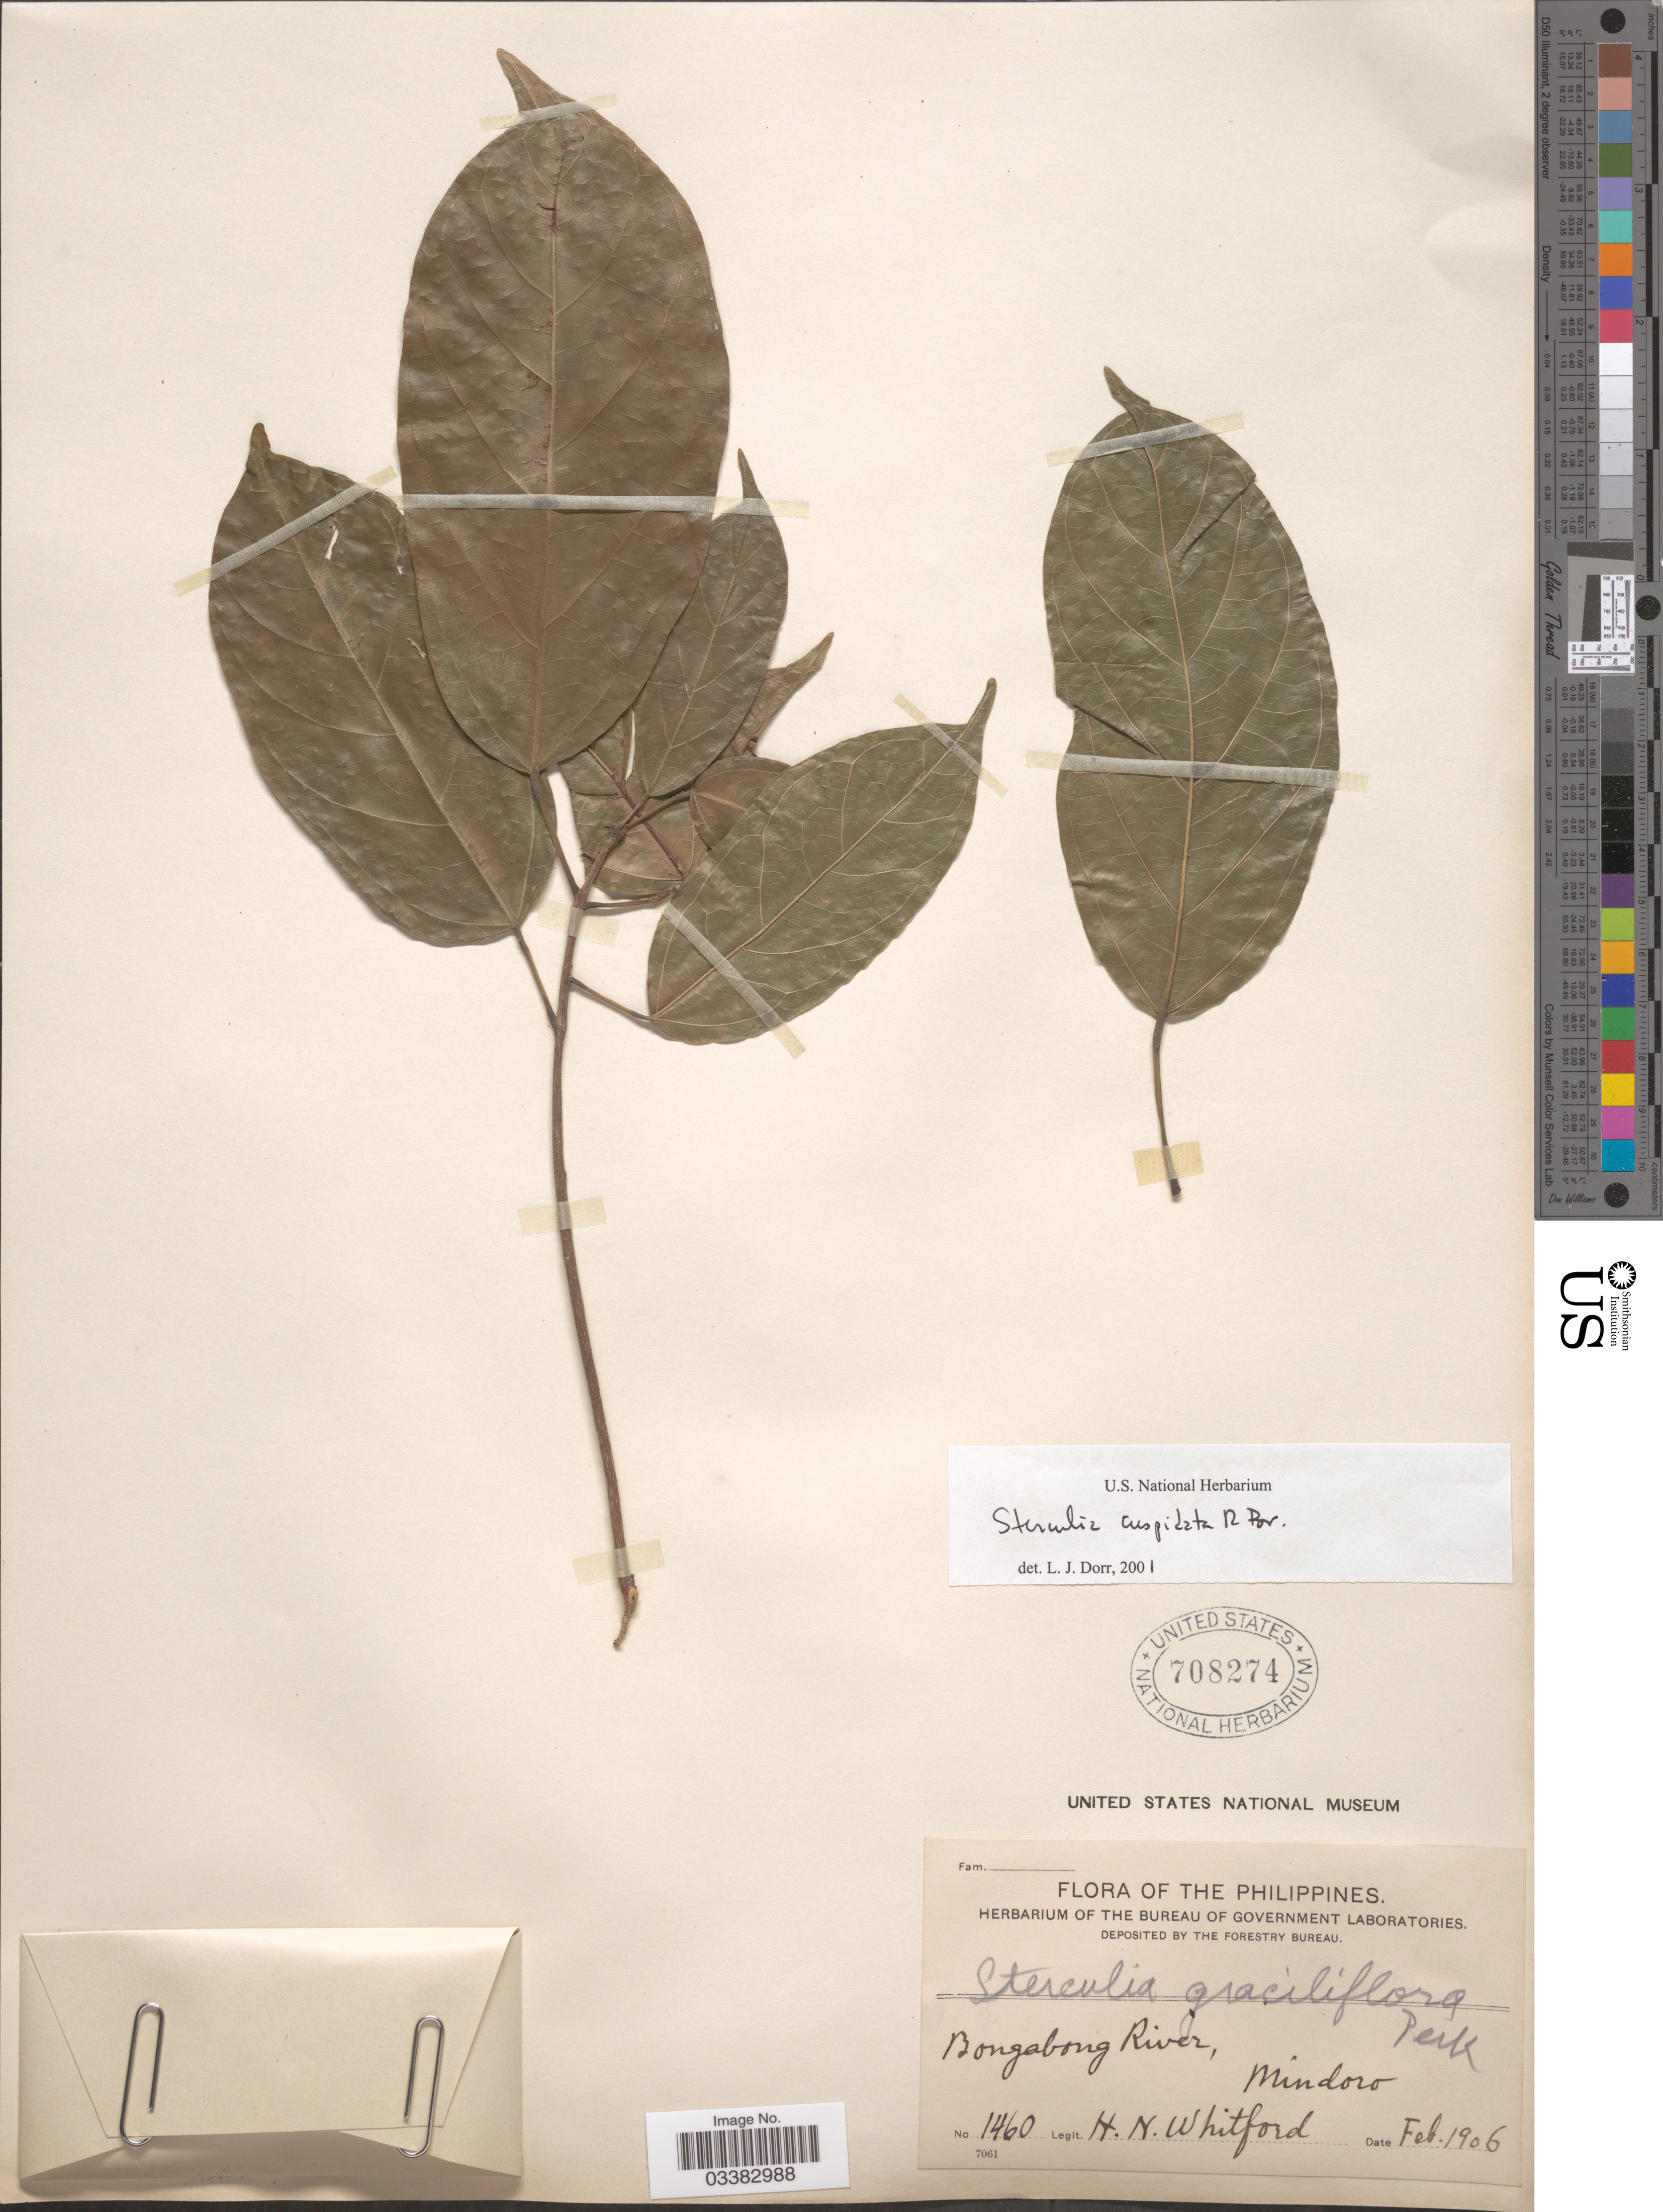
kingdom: Plantae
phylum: Tracheophyta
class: Magnoliopsida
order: Malvales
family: Malvaceae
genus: Sterculia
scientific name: Sterculia cuspidata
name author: R. Br.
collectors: H. N. Whitford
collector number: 1460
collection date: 1906-02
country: Philippines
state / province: Mimaropa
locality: Bongabong River, Mindoro.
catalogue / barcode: US 708274